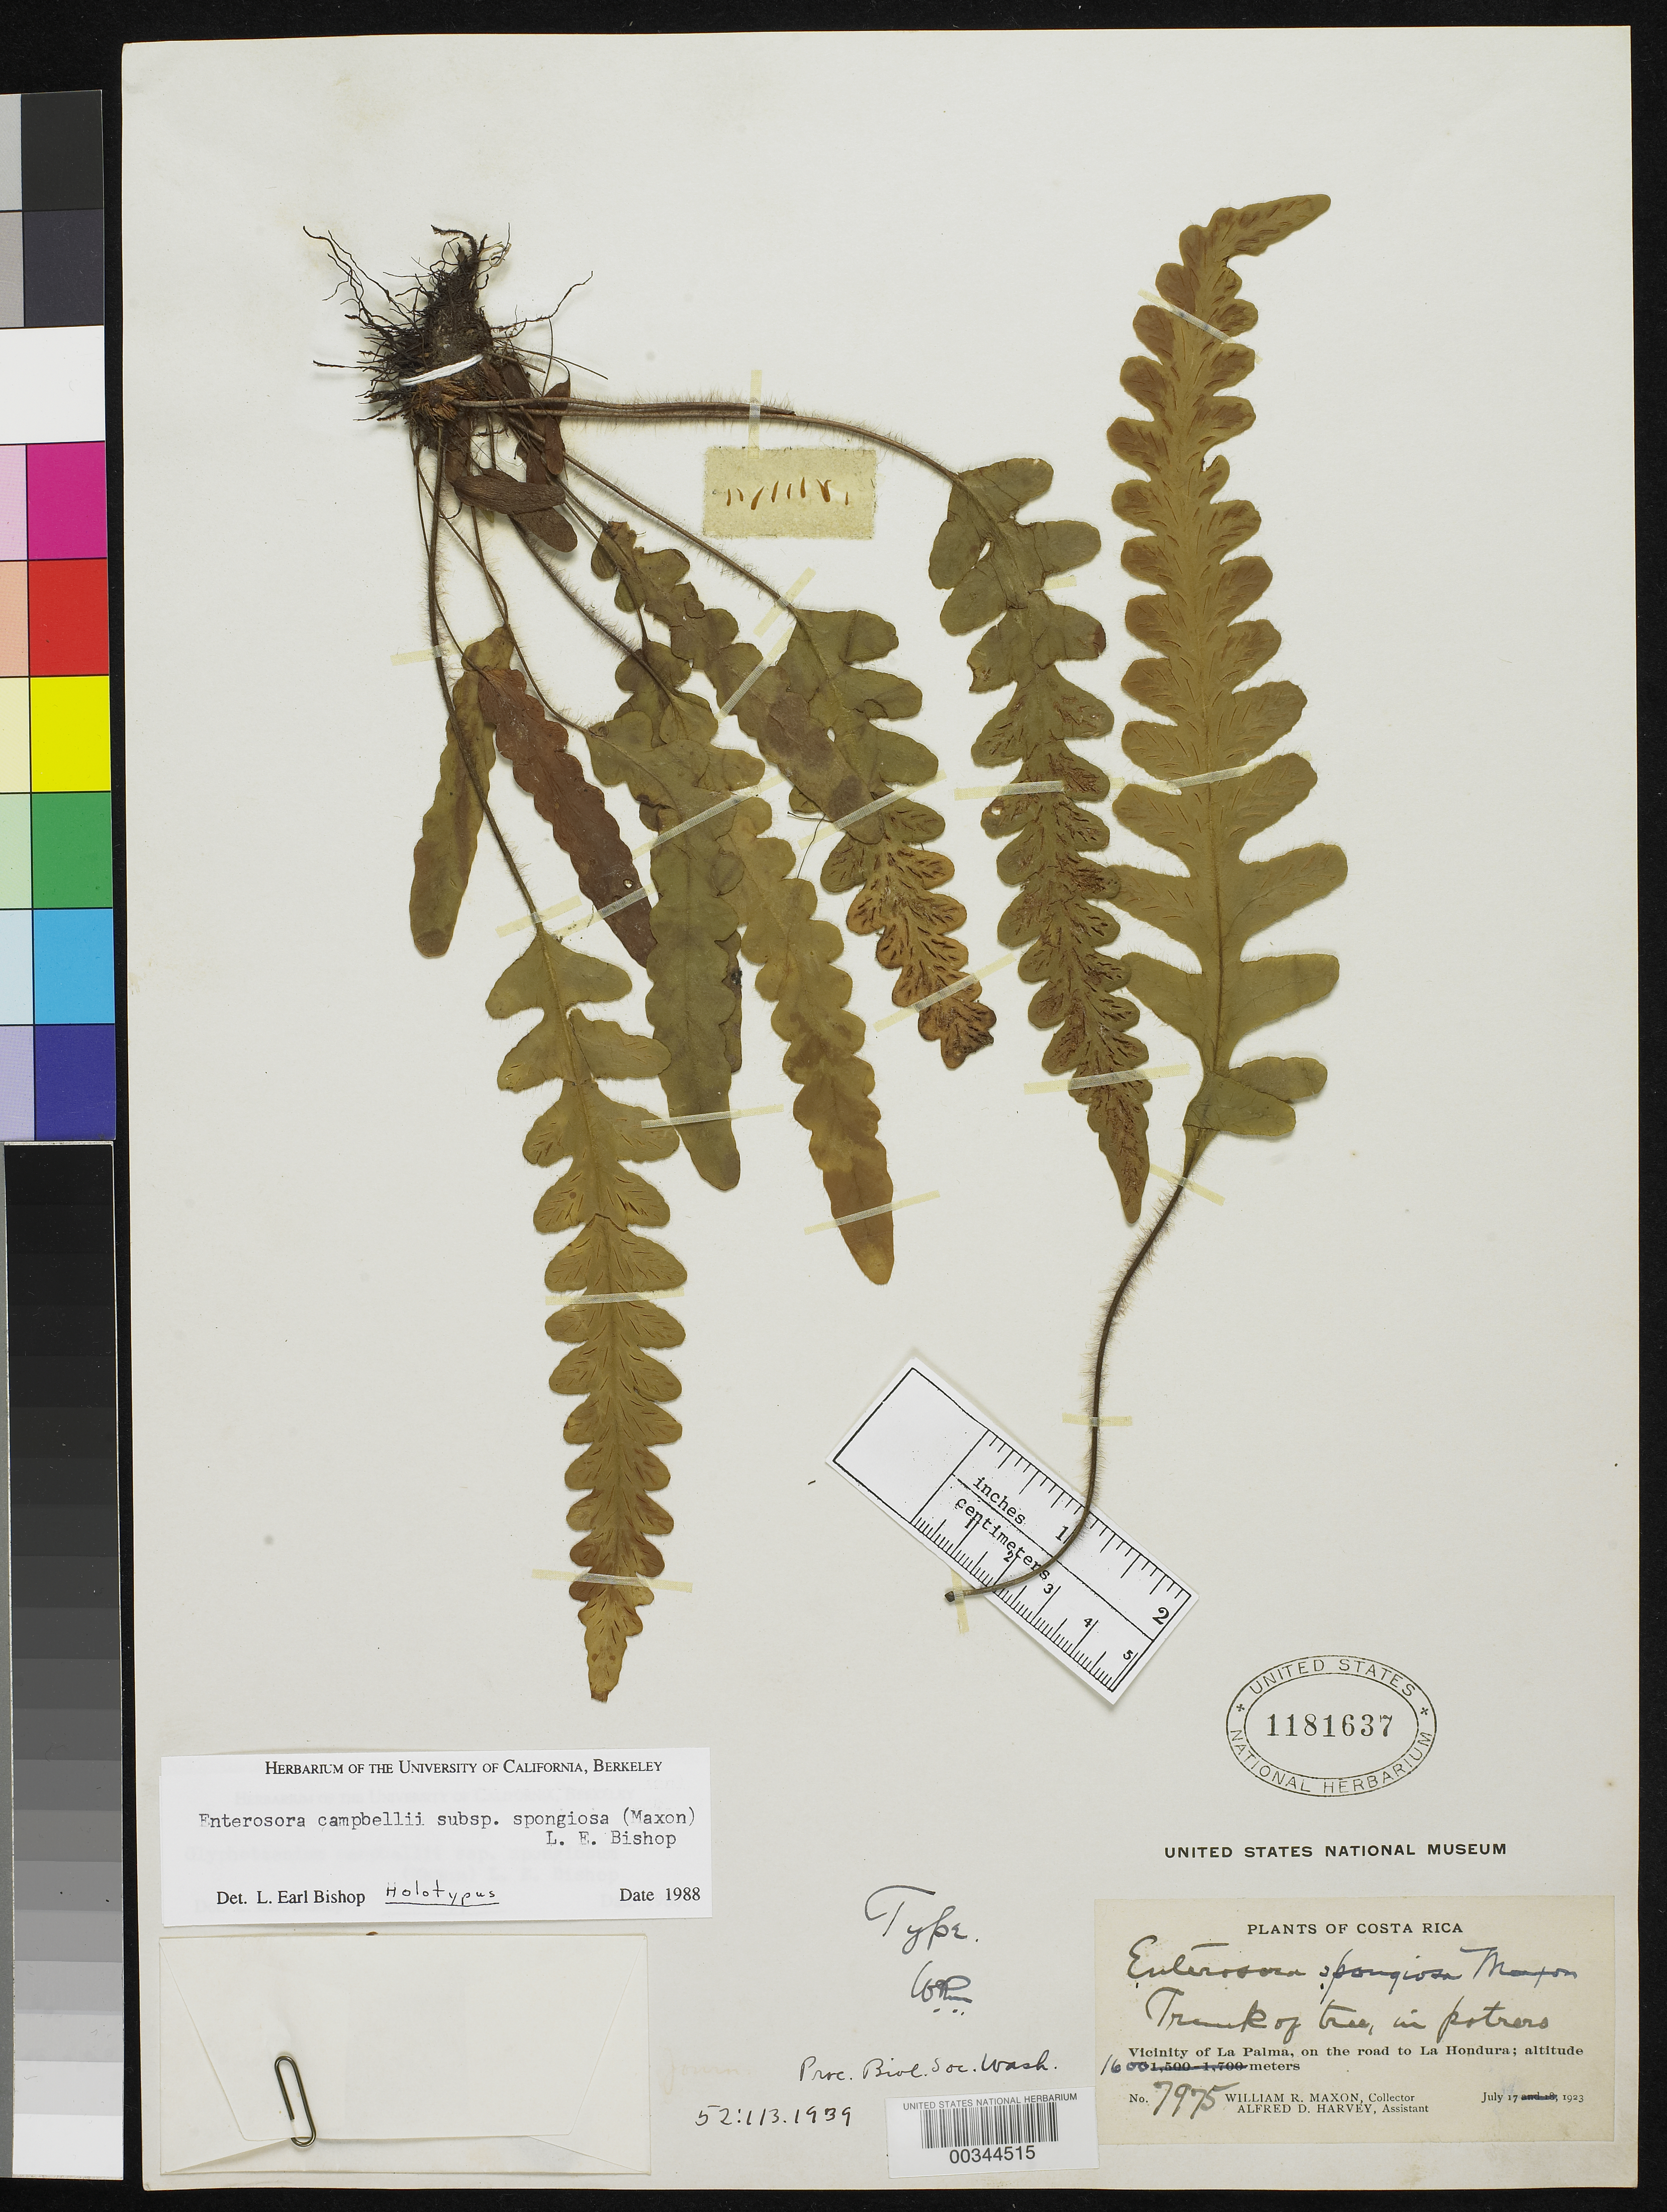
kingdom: Plantae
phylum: Tracheophyta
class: Polypodiopsida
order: Polypodiales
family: Polypodiaceae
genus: Enterosora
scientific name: Enterosora spongiosa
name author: Maxon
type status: Holotype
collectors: W. R. Maxon & A. D. Harvey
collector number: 7975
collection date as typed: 17 Jul 1923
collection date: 1923-07-17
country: Costa Rica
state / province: San José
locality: Vicinity of La Palma, on road to La Hondura.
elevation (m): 1600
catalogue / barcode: US 1181637